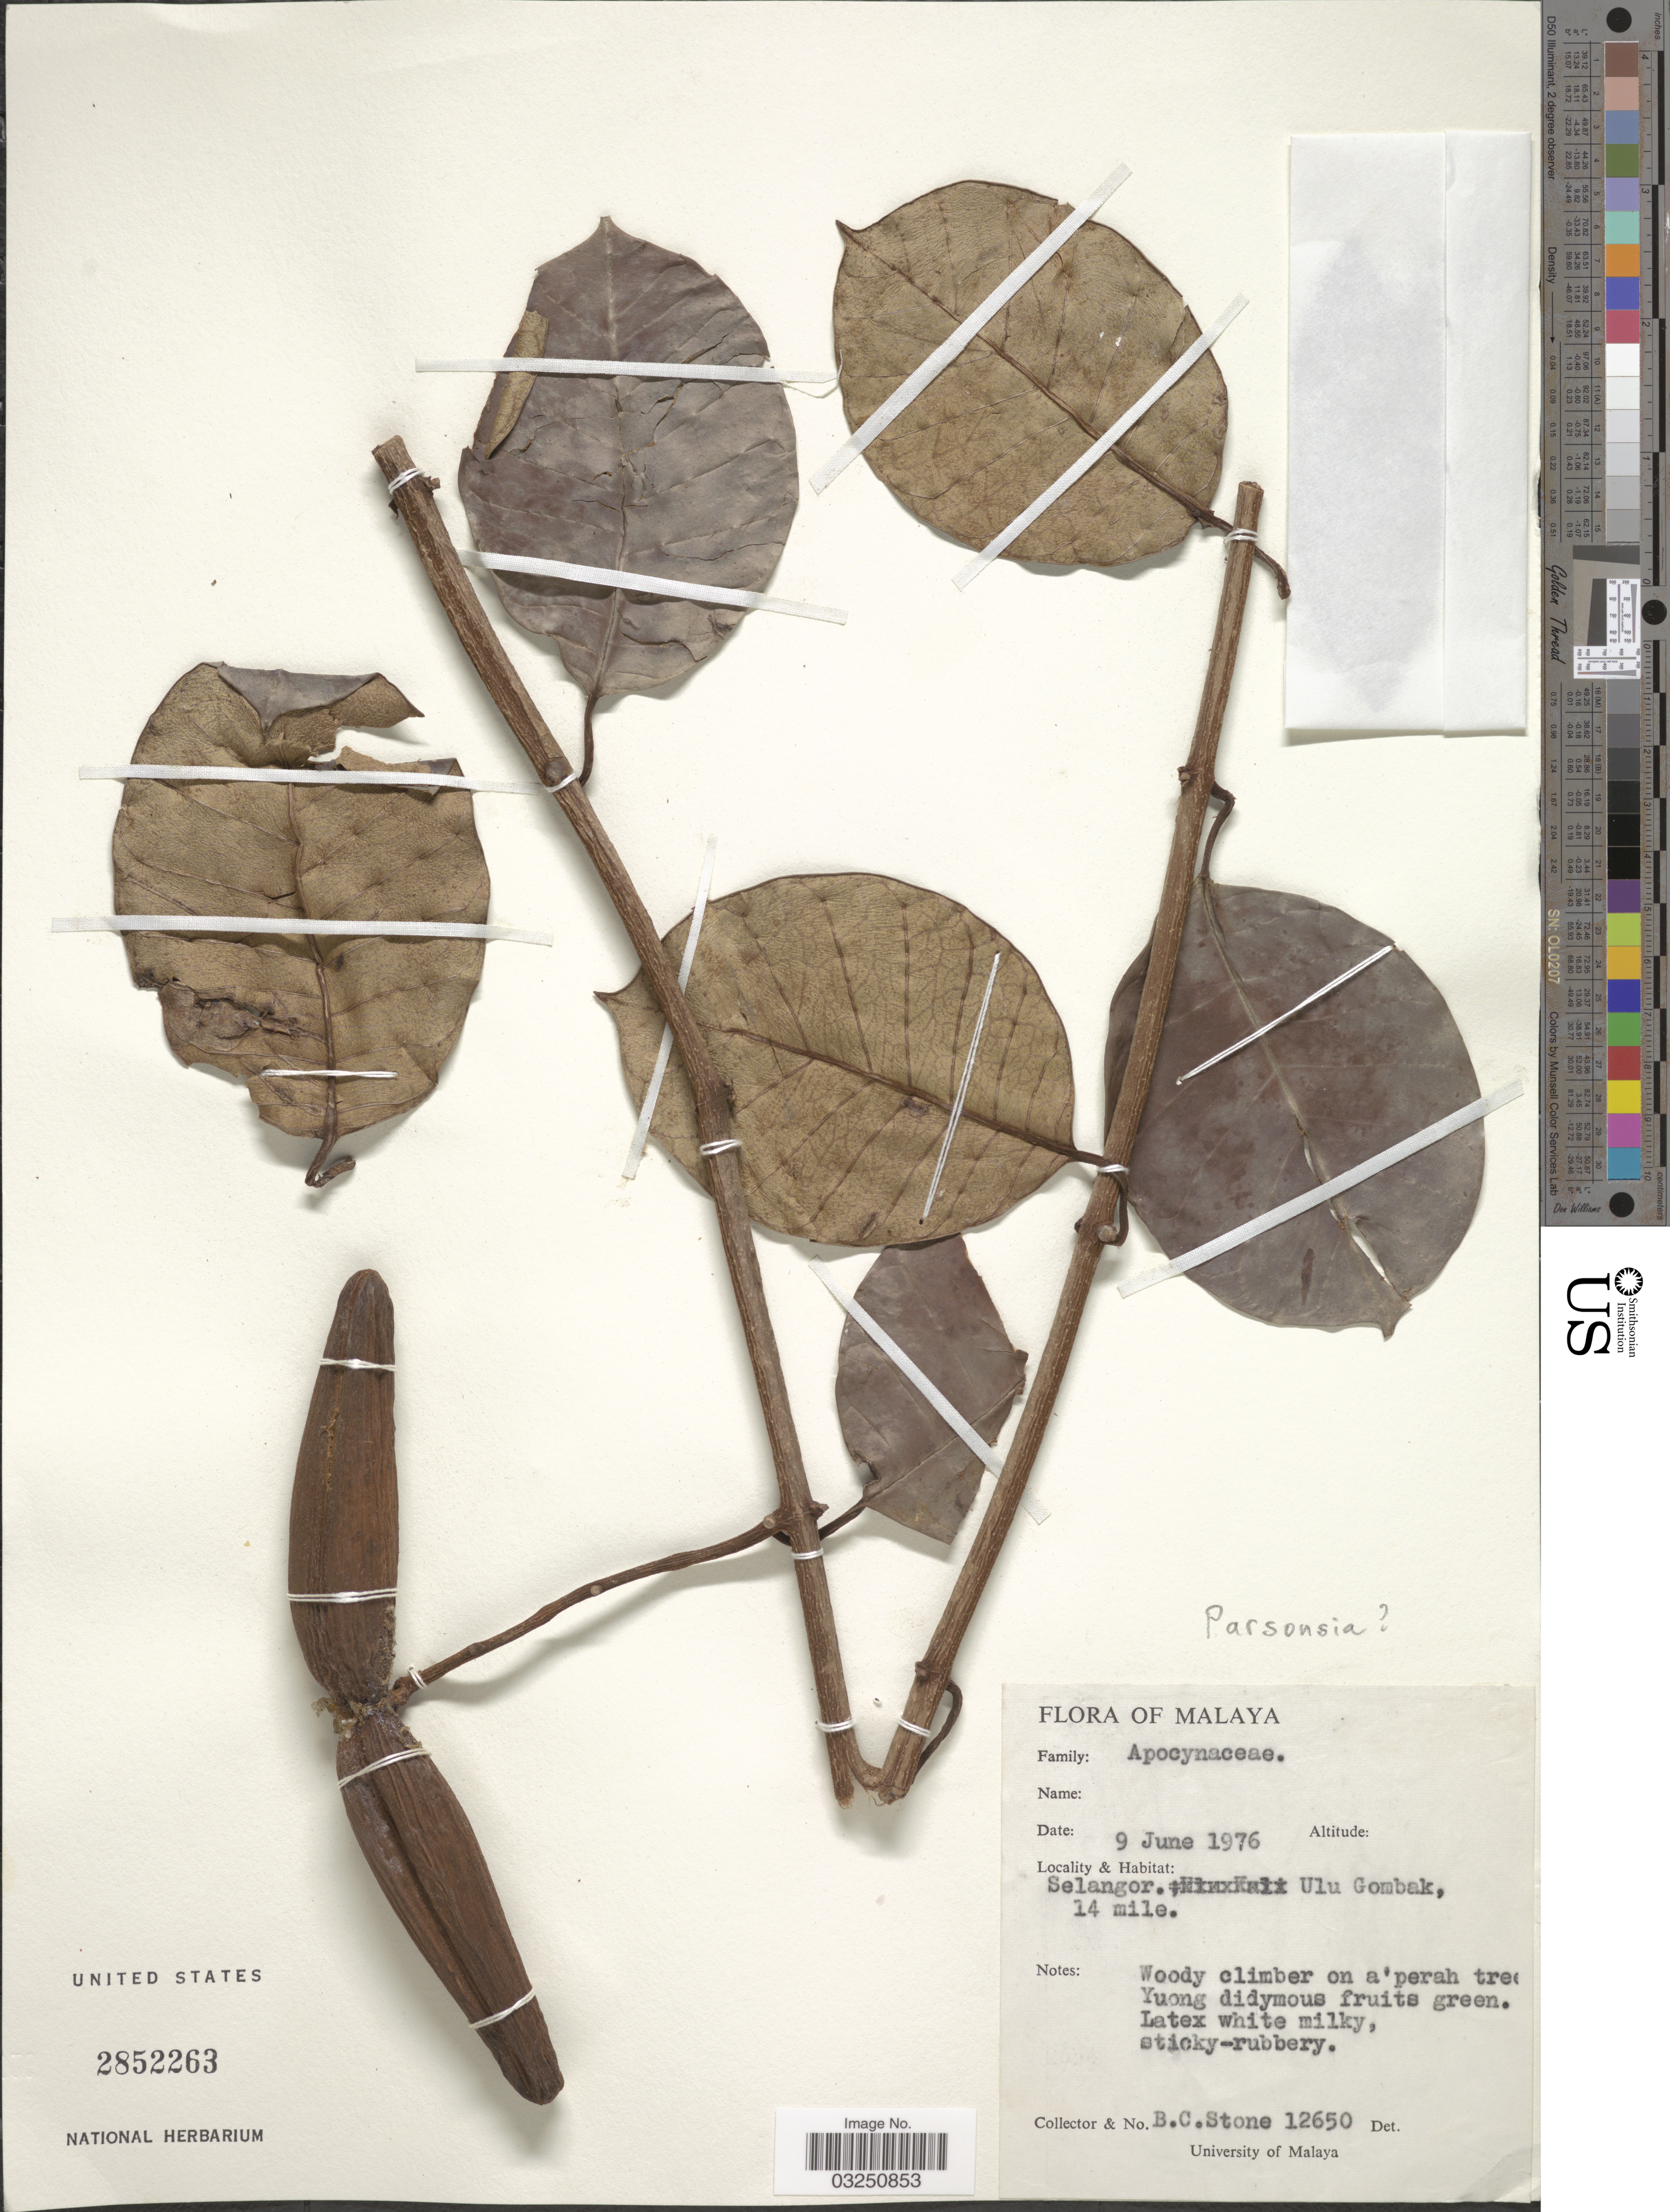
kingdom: Plantae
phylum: Tracheophyta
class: Magnoliopsida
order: Gentianales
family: Apocynaceae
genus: Parsonsia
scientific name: Parsonsia sp.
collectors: B. C. Stone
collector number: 12650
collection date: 1976-06-09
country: Malaysia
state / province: Selangor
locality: Malaya. Selangor, Ulu Gombak, 14 mile.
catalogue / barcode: US 2852263